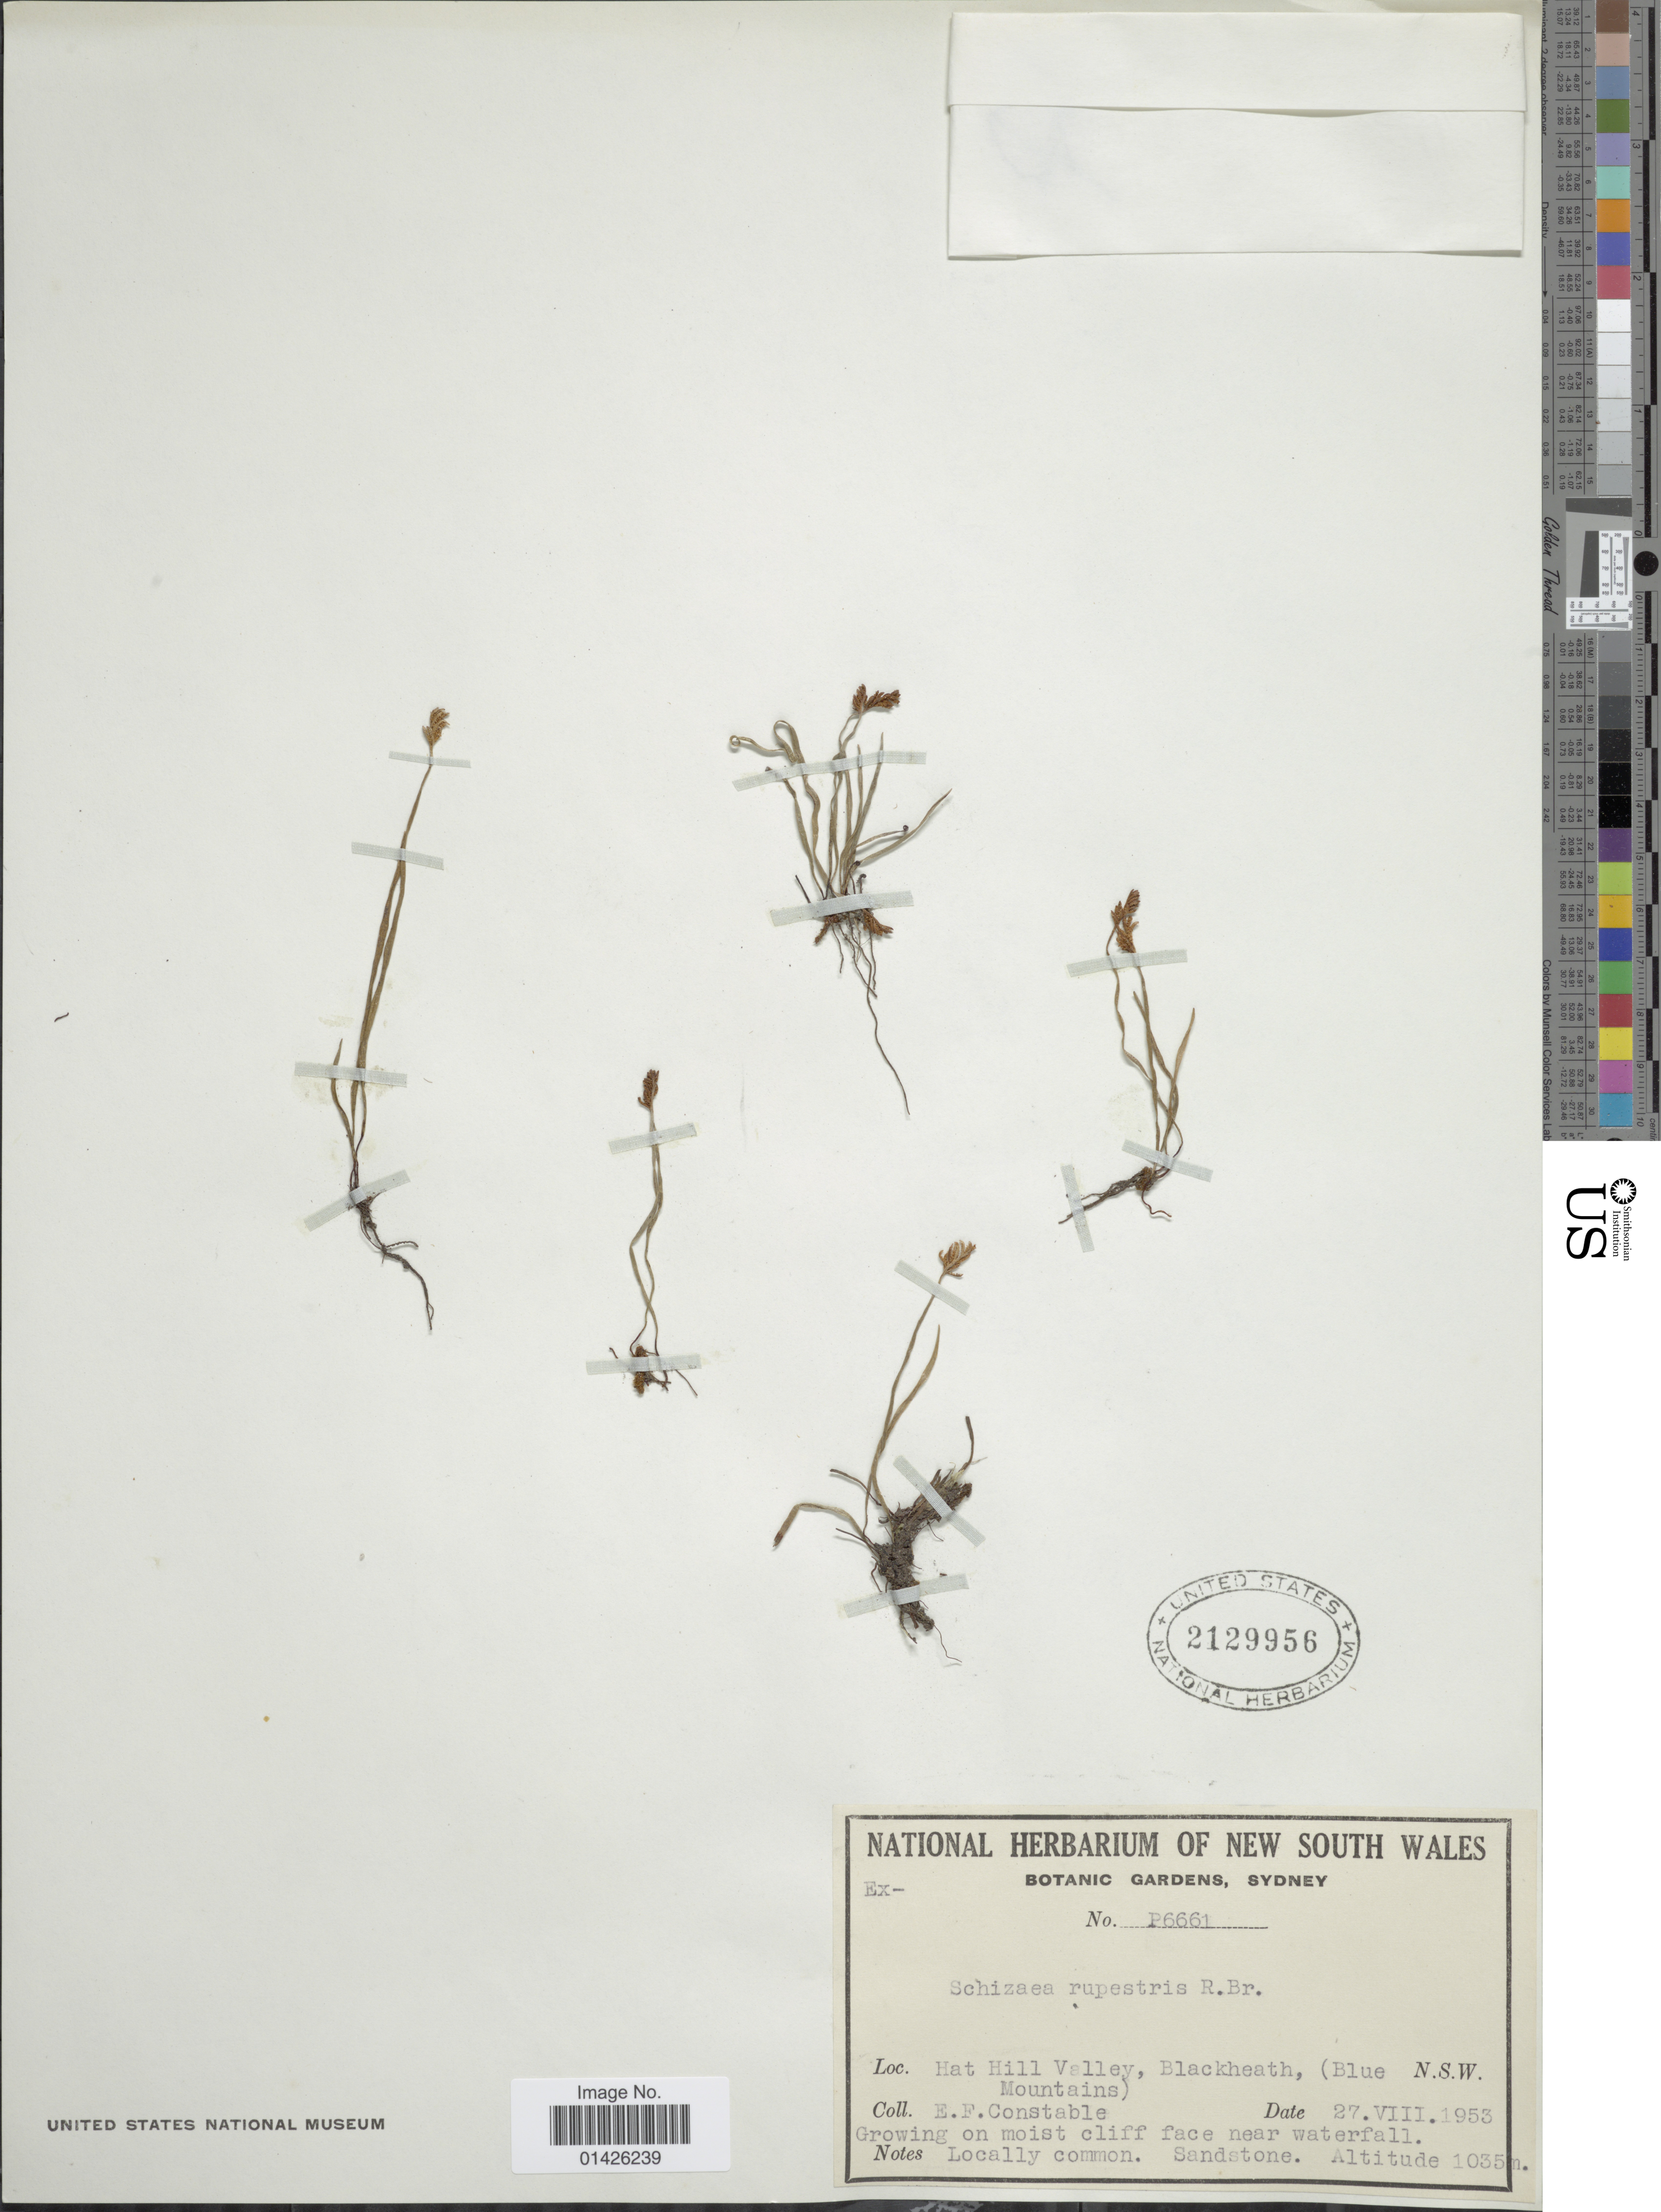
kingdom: Plantae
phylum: Tracheophyta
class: Polypodiopsida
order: Schizaeales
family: Schizaeaceae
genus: Schizaea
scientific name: Schizaea rupestris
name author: R. Br.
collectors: E. F. Constable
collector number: P6661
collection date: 1953-08-27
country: Australia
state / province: New South Wales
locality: Hat Hill Valley, Blackheath, (Blue Mountains)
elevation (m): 1035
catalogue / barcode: US 2129956